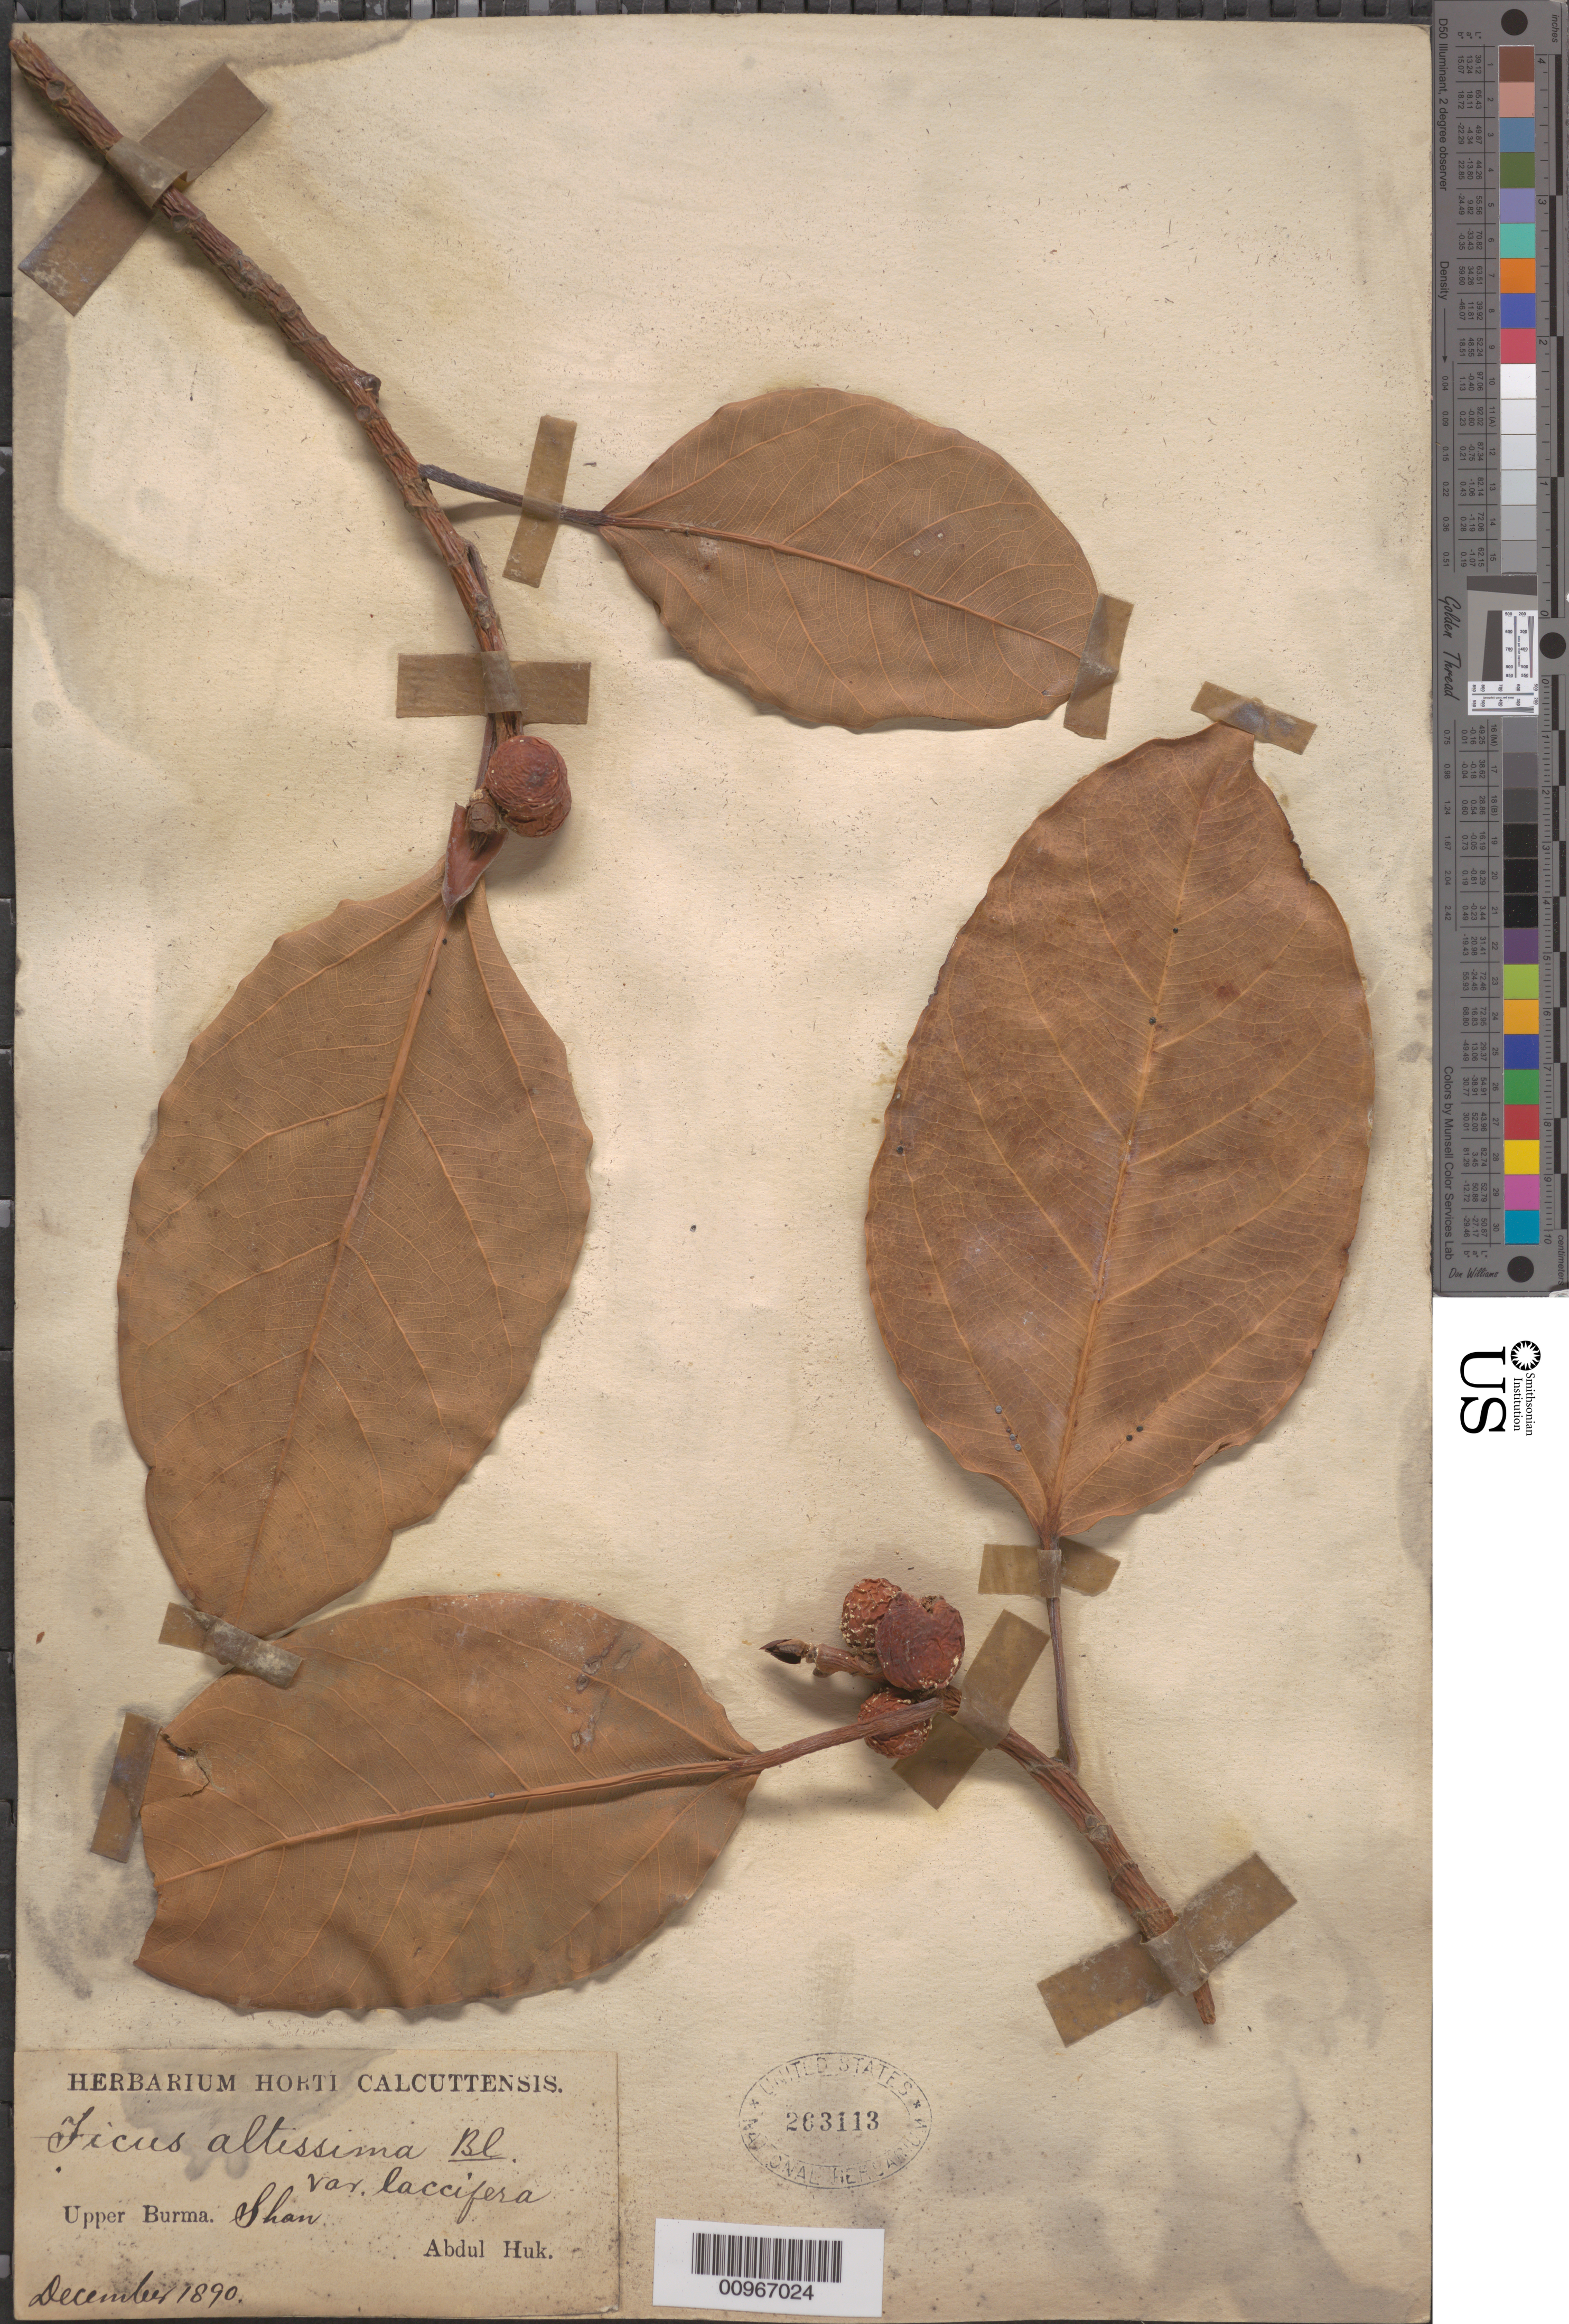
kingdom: Plantae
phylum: Tracheophyta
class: Magnoliopsida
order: Rosales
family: Moraceae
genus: Ficus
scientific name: Ficus altissima var. laccifera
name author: (Roxb.) Trin.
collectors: A. Huk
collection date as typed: Dec 1890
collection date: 1890-12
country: Myanmar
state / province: Shan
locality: Upper Burma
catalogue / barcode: US 263113